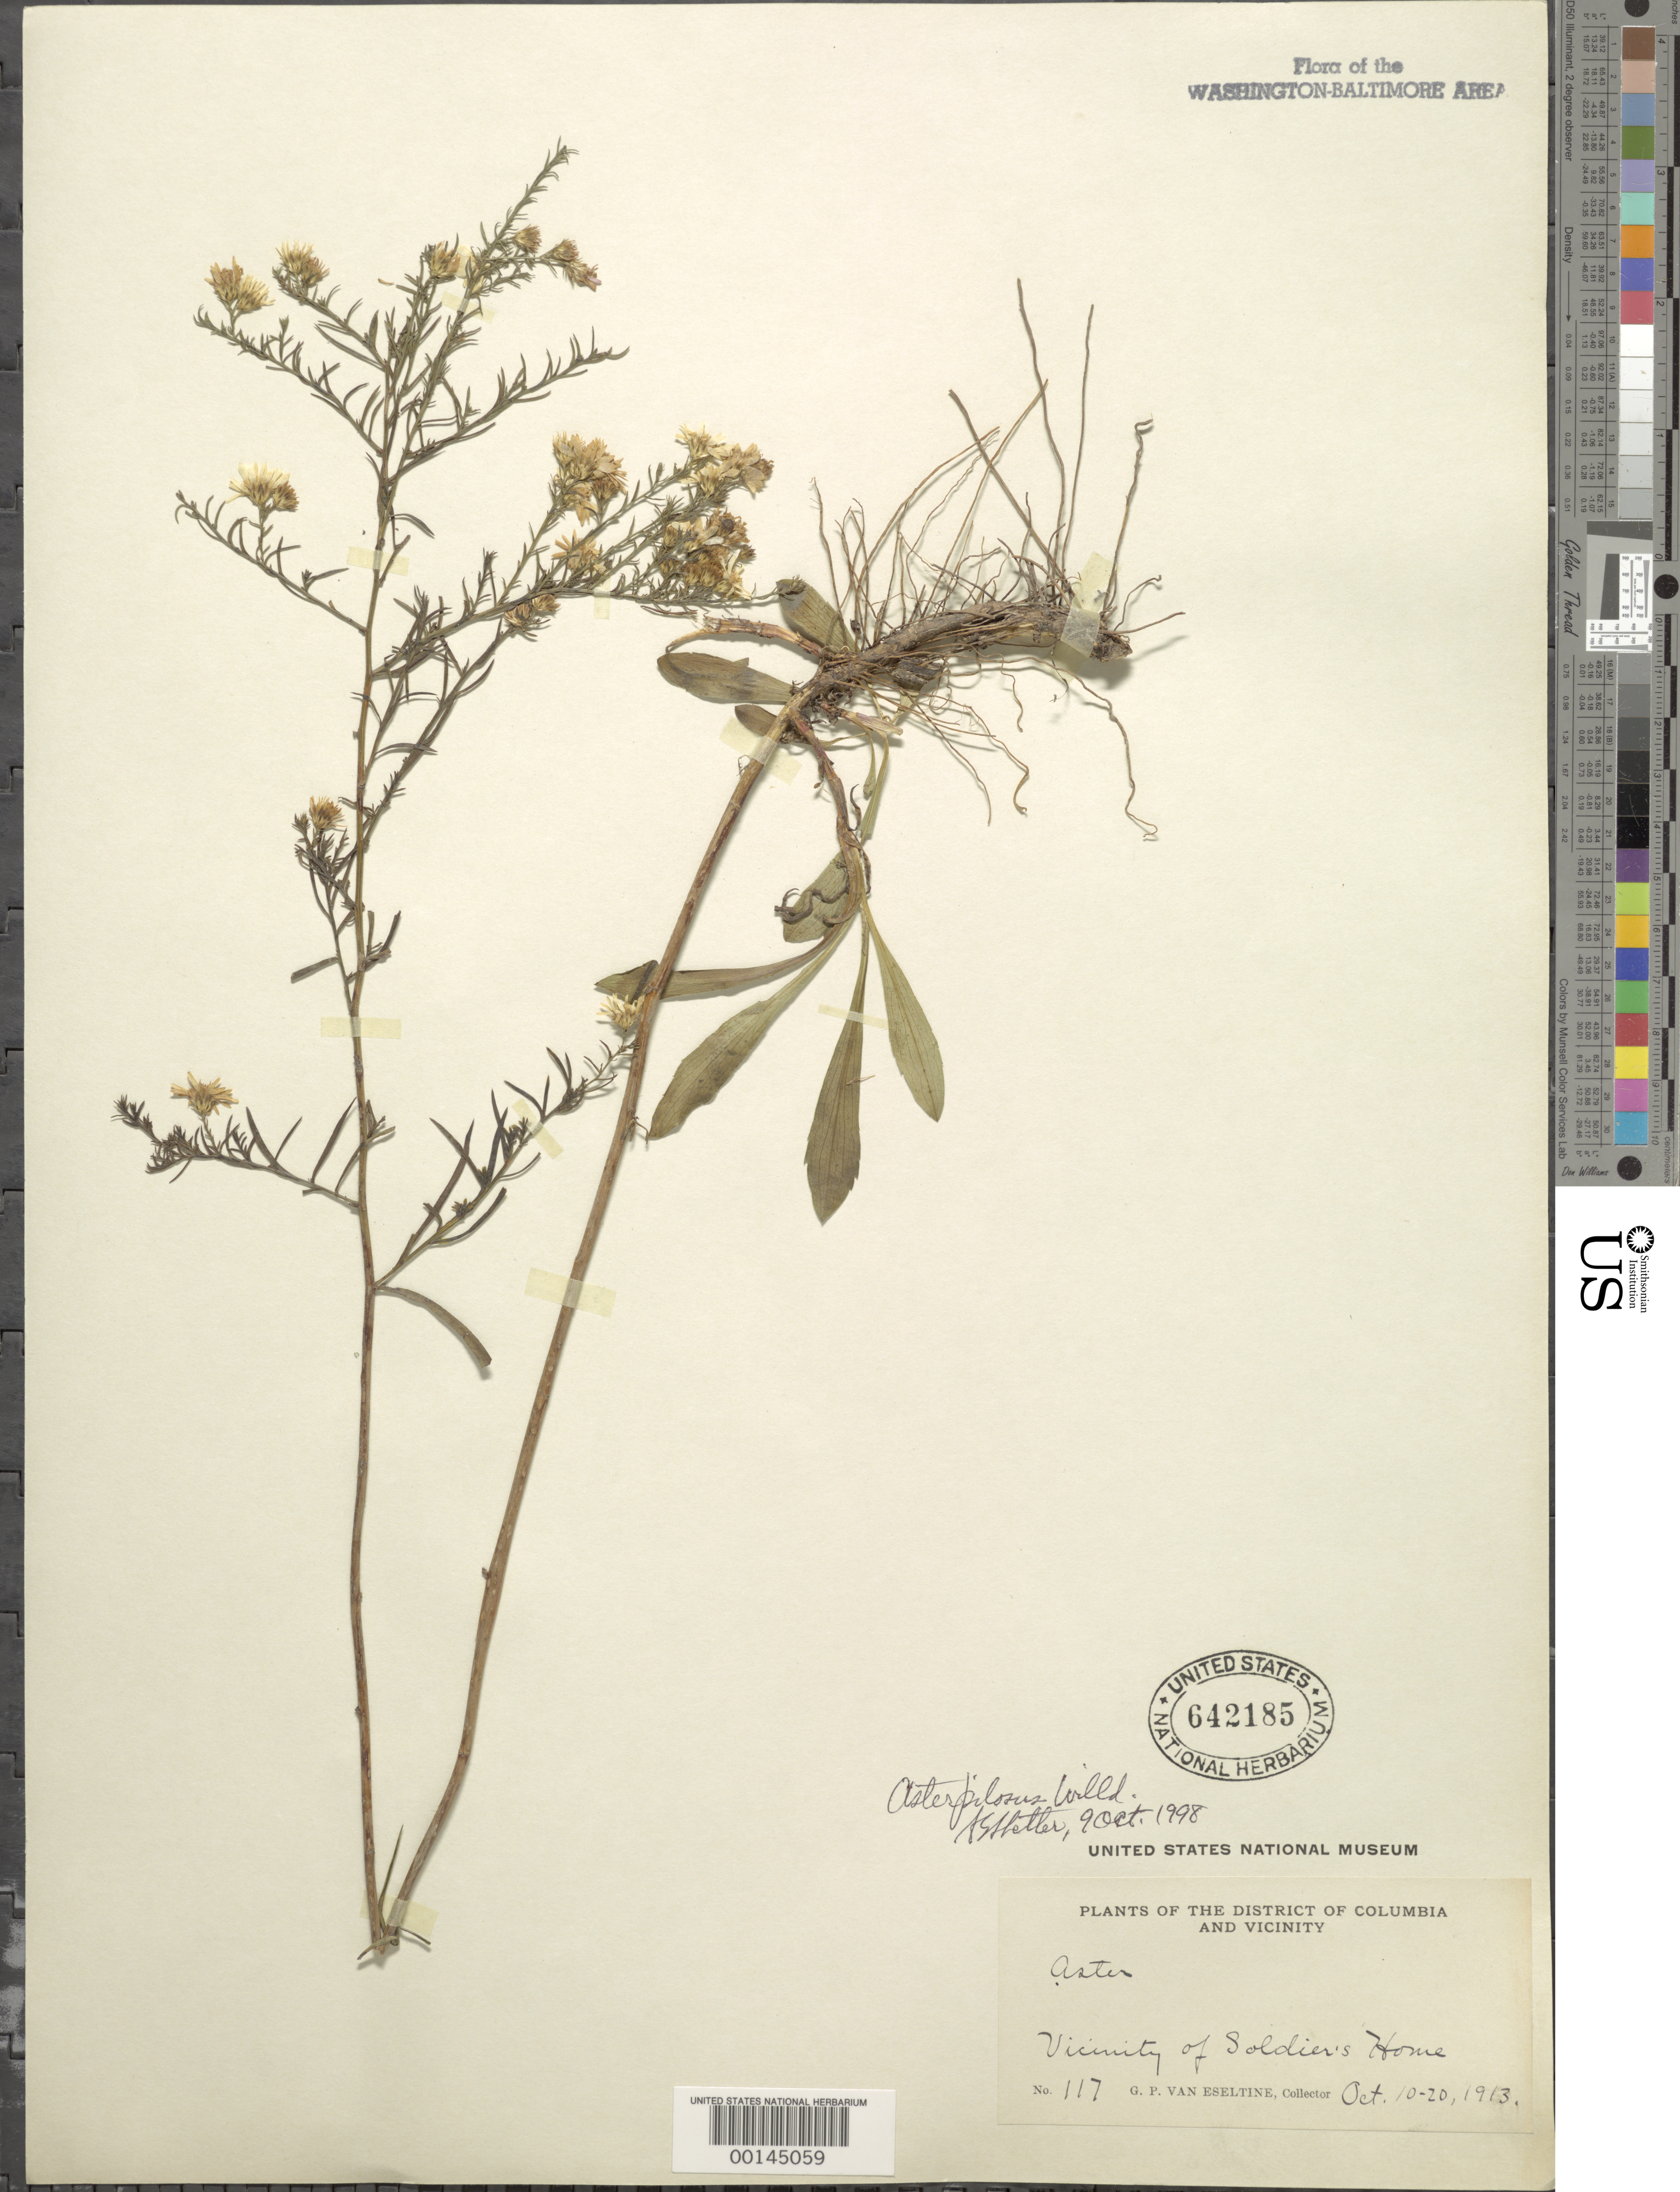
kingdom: Plantae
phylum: Tracheophyta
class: Magnoliopsida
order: Asterales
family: Asteraceae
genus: Symphyotrichum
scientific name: Symphyotrichum pilosum var. pringlei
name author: (A. Gray) G.L. Nesom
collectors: G. P. Van Eseltine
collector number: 117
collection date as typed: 10 Oct 1913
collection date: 1913-10-10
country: United States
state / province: District of Columbia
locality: Soldiers Home vicinity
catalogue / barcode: US 642185